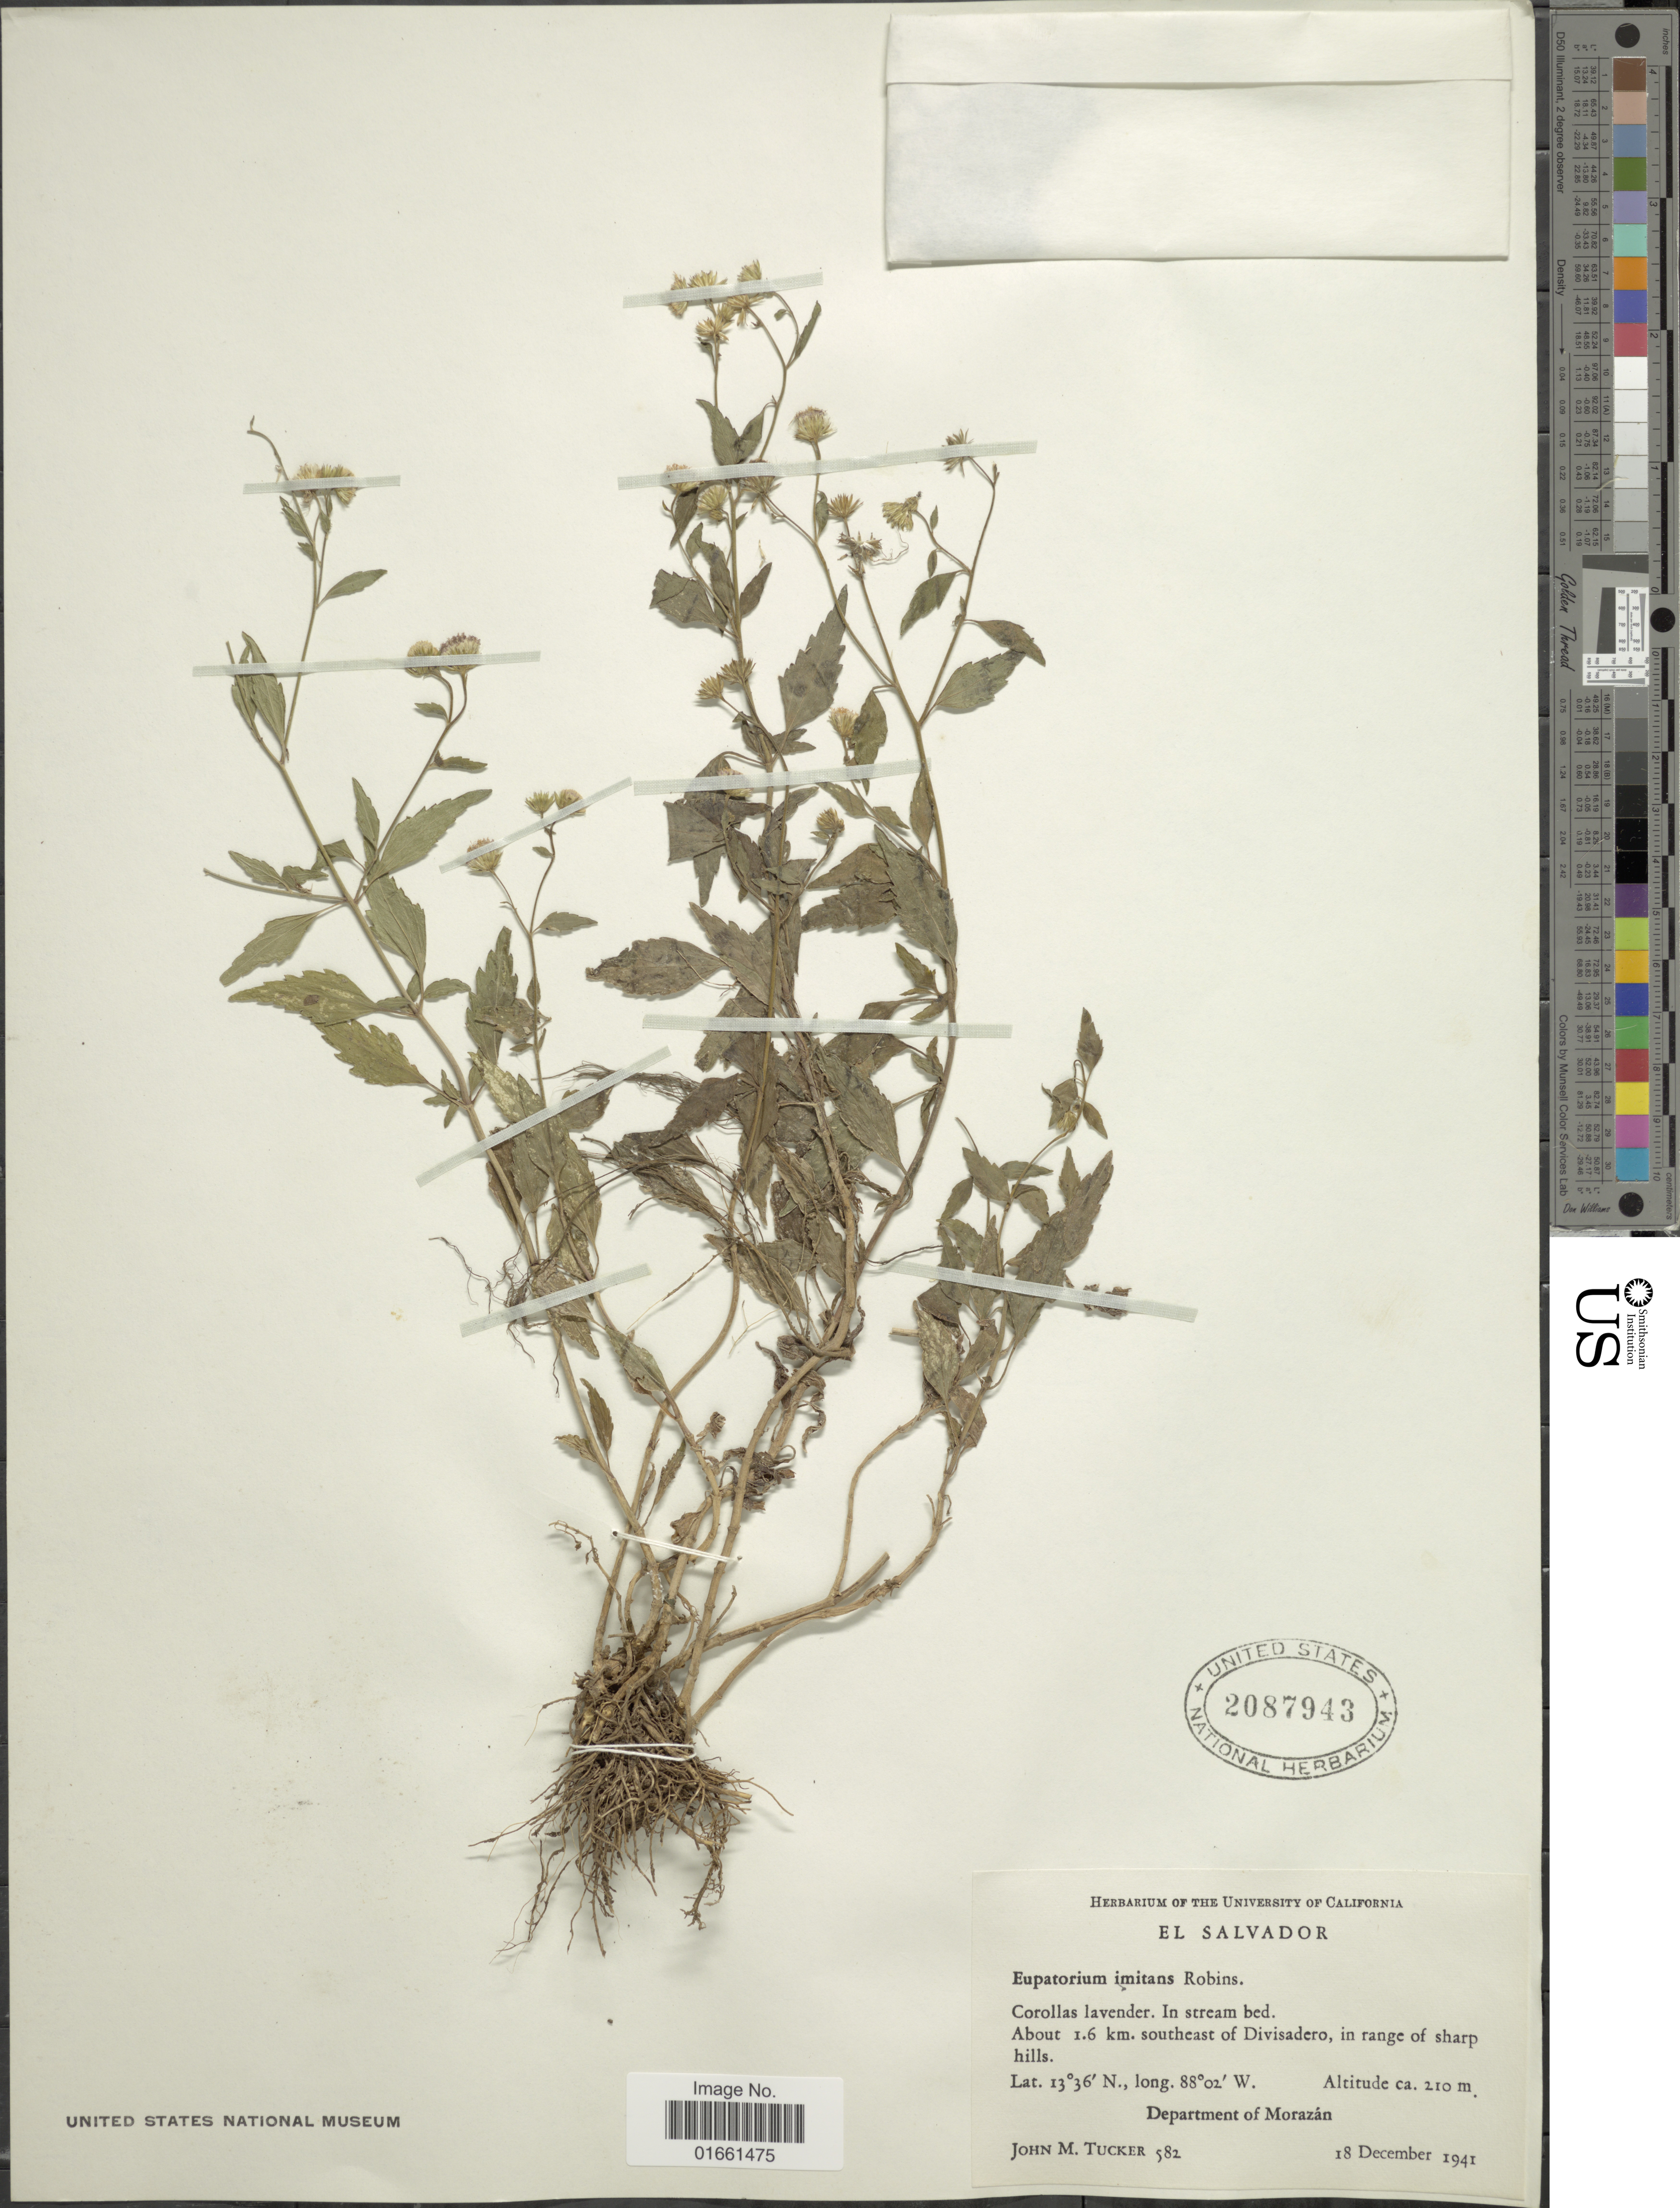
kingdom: Plantae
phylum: Tracheophyta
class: Magnoliopsida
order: Asterales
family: Asteraceae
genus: Fleischmannia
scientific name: Fleischmannia imitans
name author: (B.L. Rob.) R.M. King & H. Rob.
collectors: J. M. Tucker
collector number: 582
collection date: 1941-12-18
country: El Salvador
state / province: Morazan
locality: About 1.6 km southeast of Divisadero, in range of sharp hills, departement of Morazan.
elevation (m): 210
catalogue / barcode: US 2087943